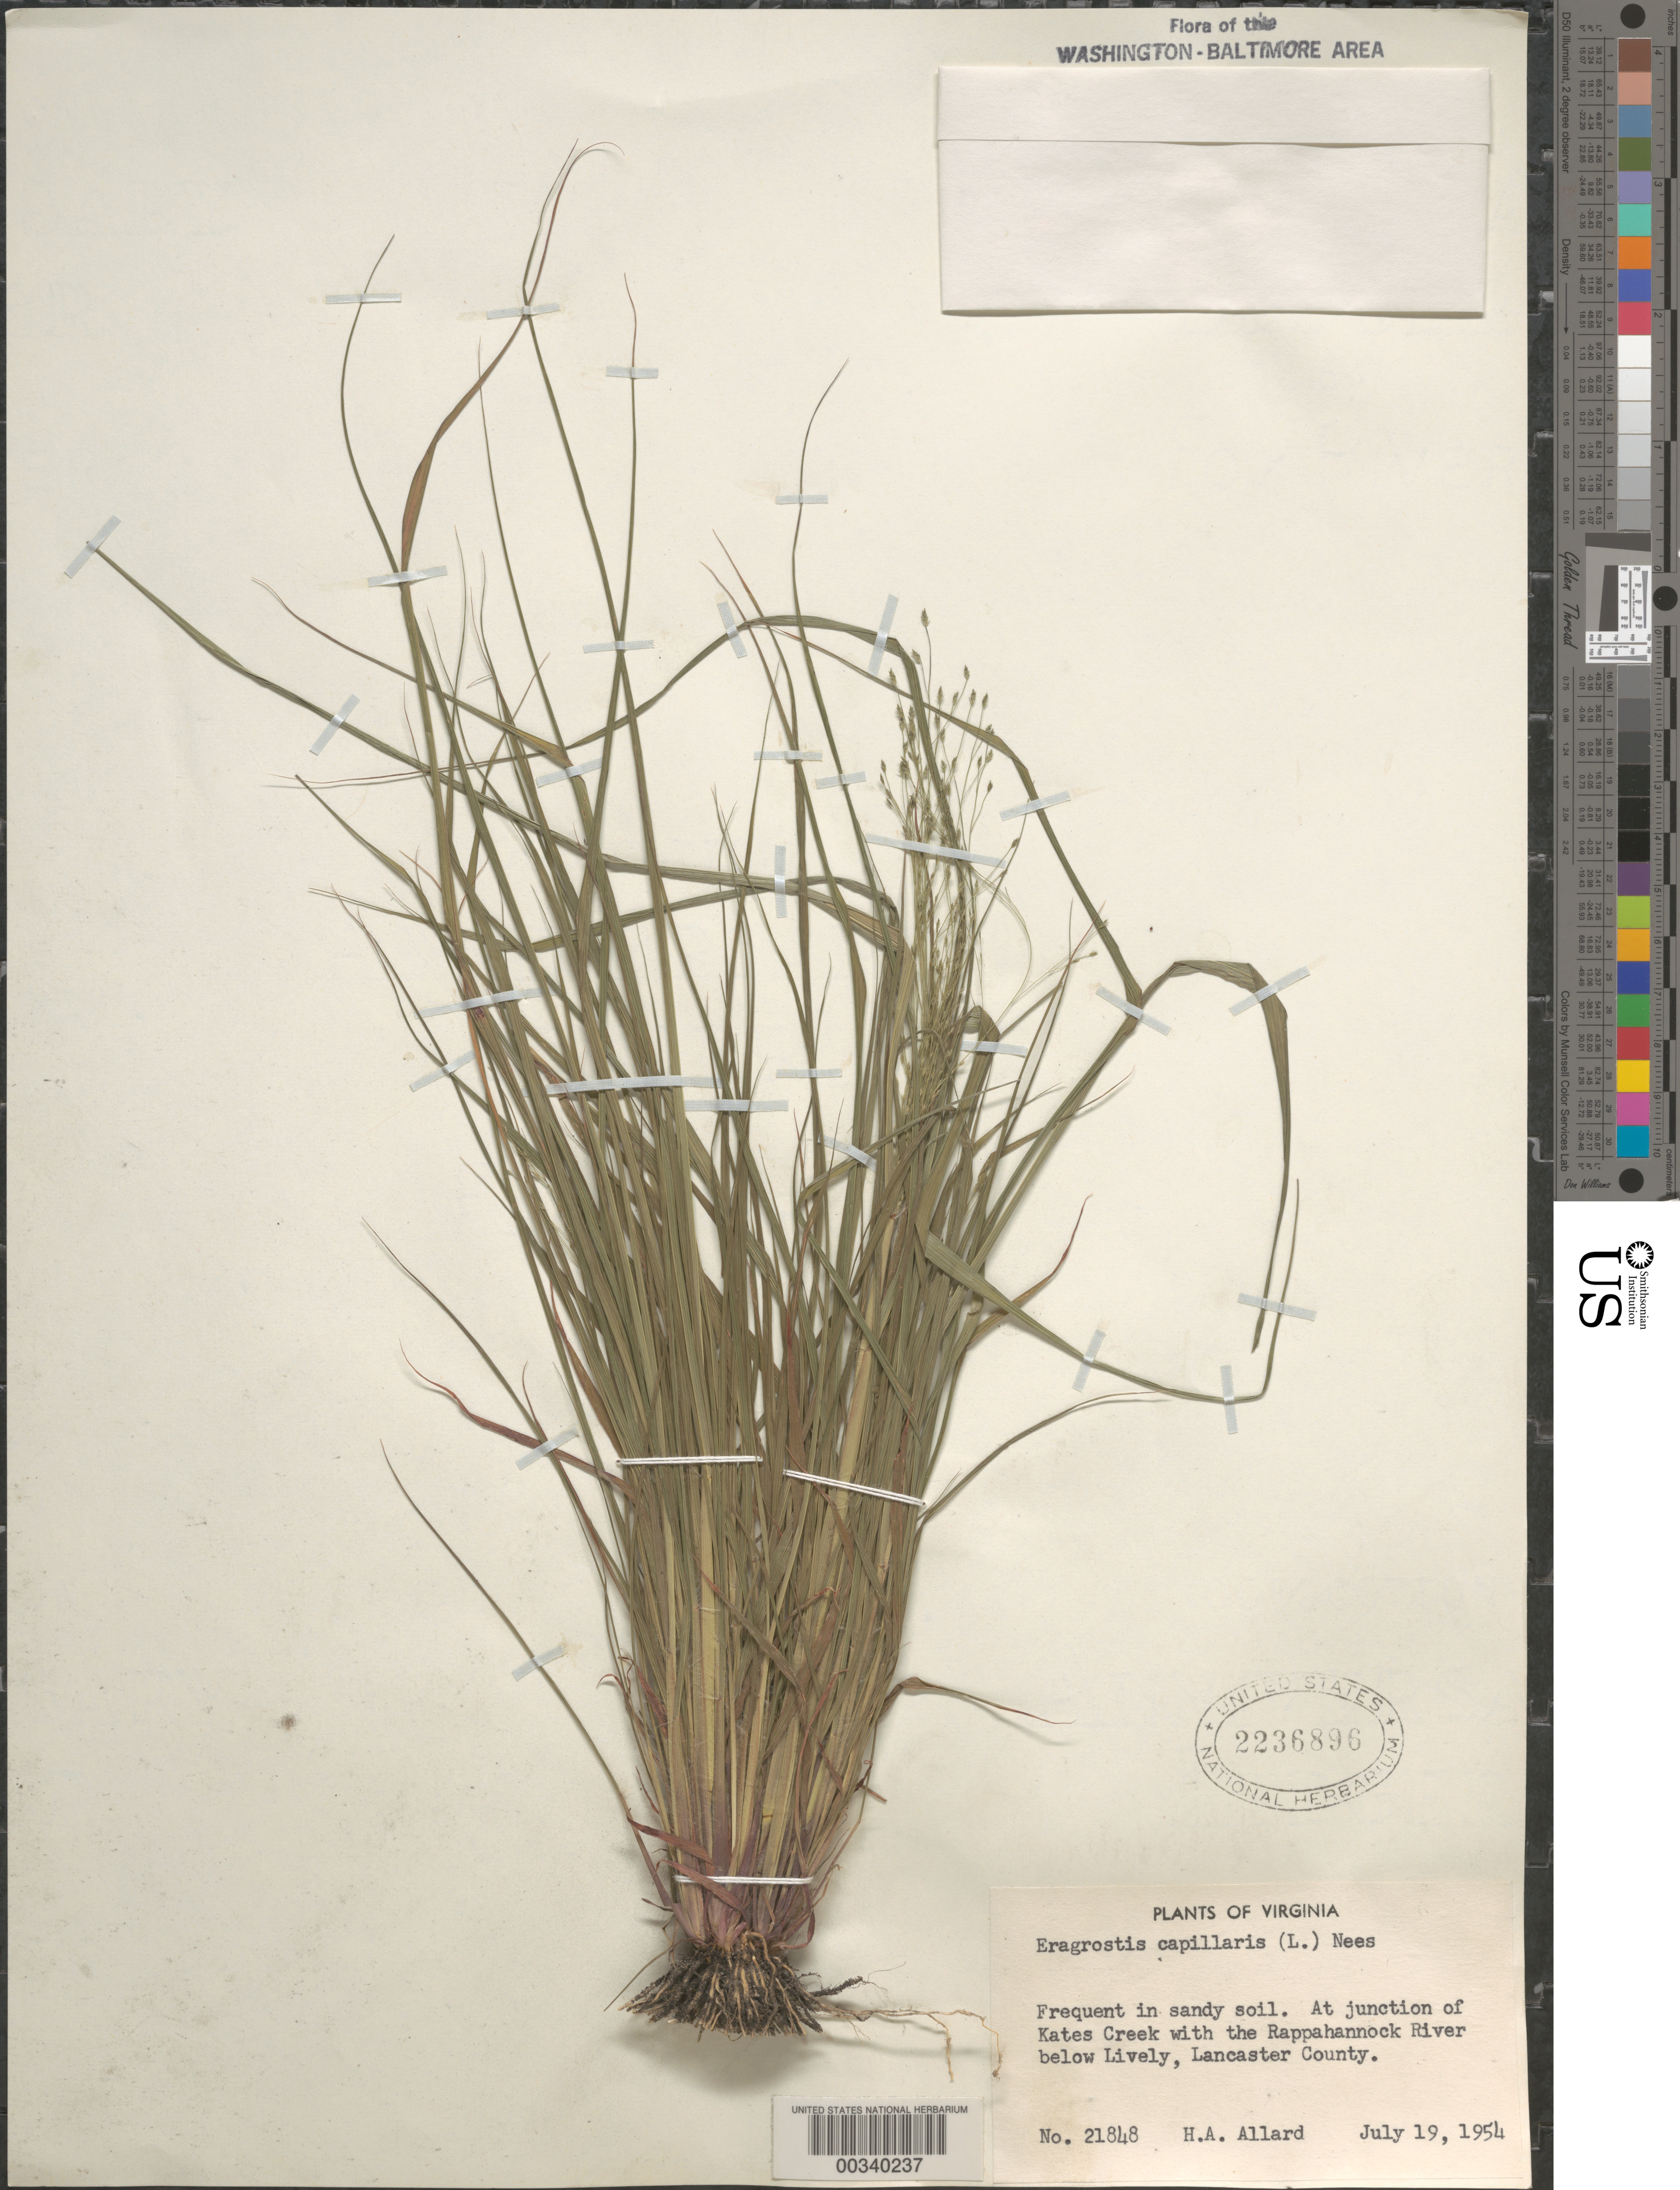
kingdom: Plantae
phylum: Tracheophyta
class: Liliopsida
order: Poales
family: Poaceae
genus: Eragrostis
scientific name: Eragrostis capillaris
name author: (L.) Nees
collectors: H. A. Allard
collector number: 21848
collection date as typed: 19 Jul 1954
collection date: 1954-07-19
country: United States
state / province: Virginia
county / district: Lancaster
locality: Junction of Kates Creek and Rappahannock River below Lively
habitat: In sandy soil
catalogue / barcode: US 2236896